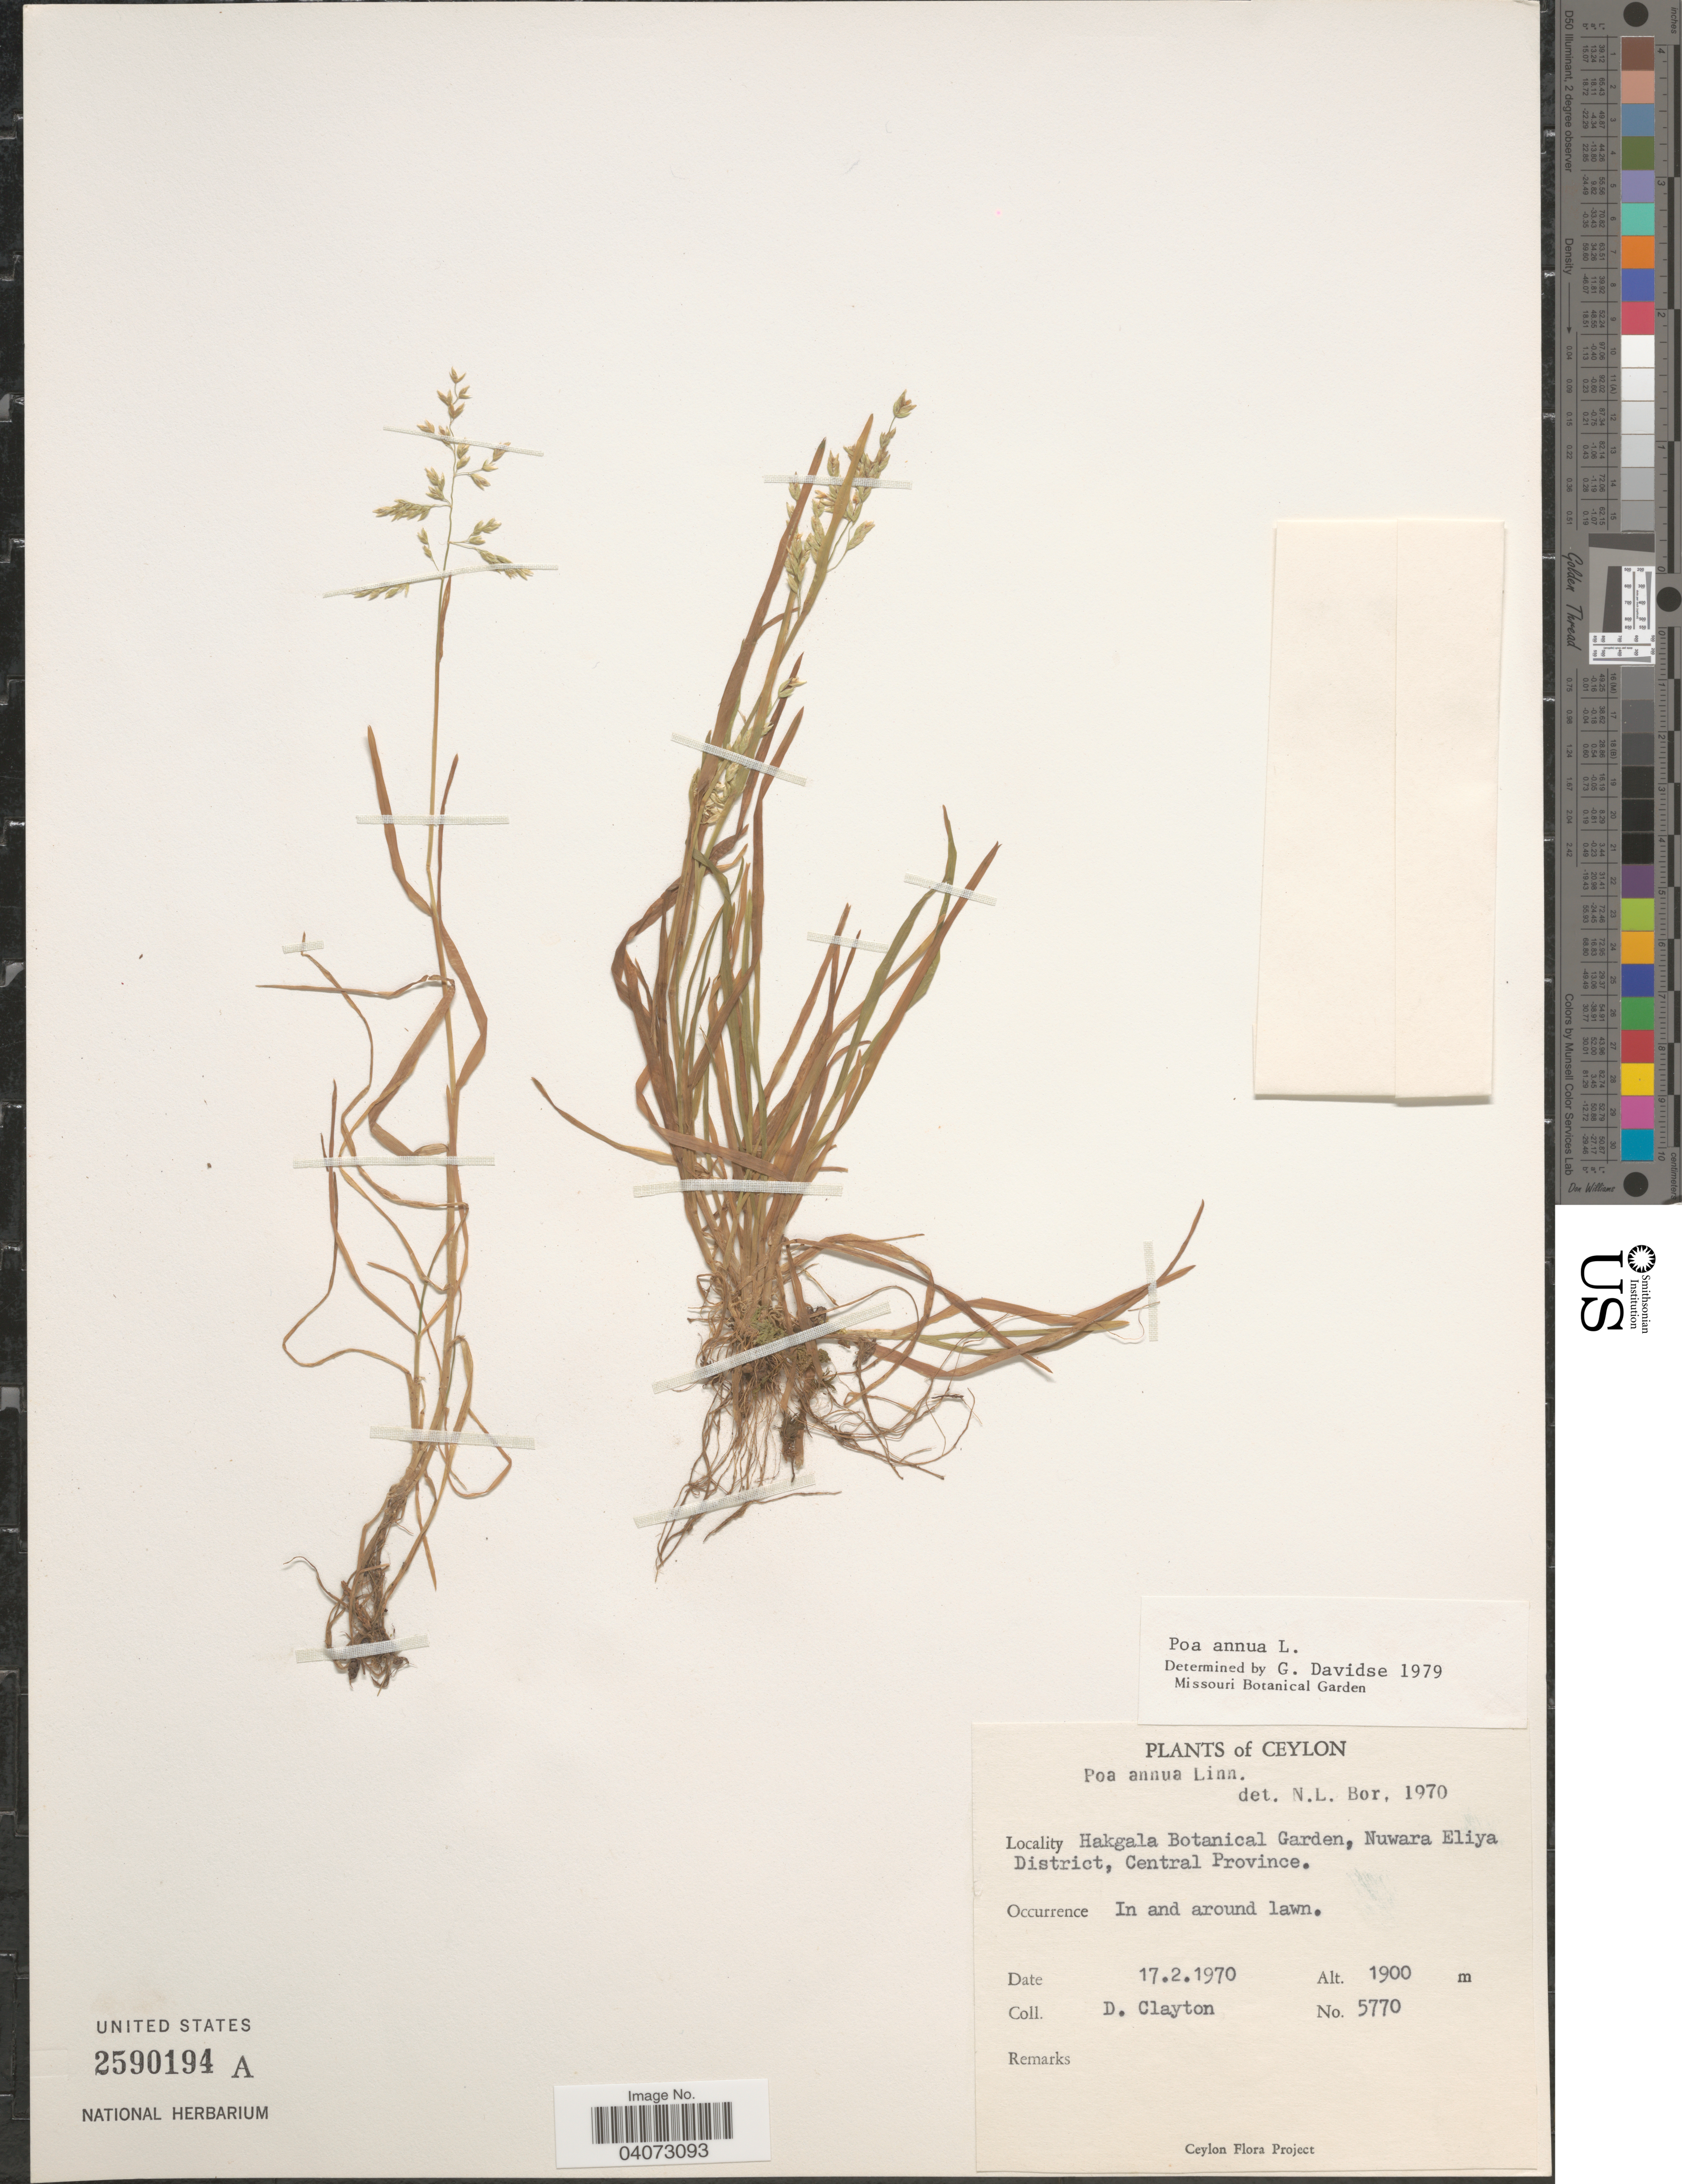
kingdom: Plantae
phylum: Tracheophyta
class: Liliopsida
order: Poales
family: Poaceae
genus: Poa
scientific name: Poa annua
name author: L.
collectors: D. Clayton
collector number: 5770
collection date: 1970-02-17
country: Sri Lanka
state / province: Central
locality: Ceylon. Hakgala Botanical Garden, Nuwara Eliya District, Central Province. In and around lawn.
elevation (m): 1900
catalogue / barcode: US 2590194A